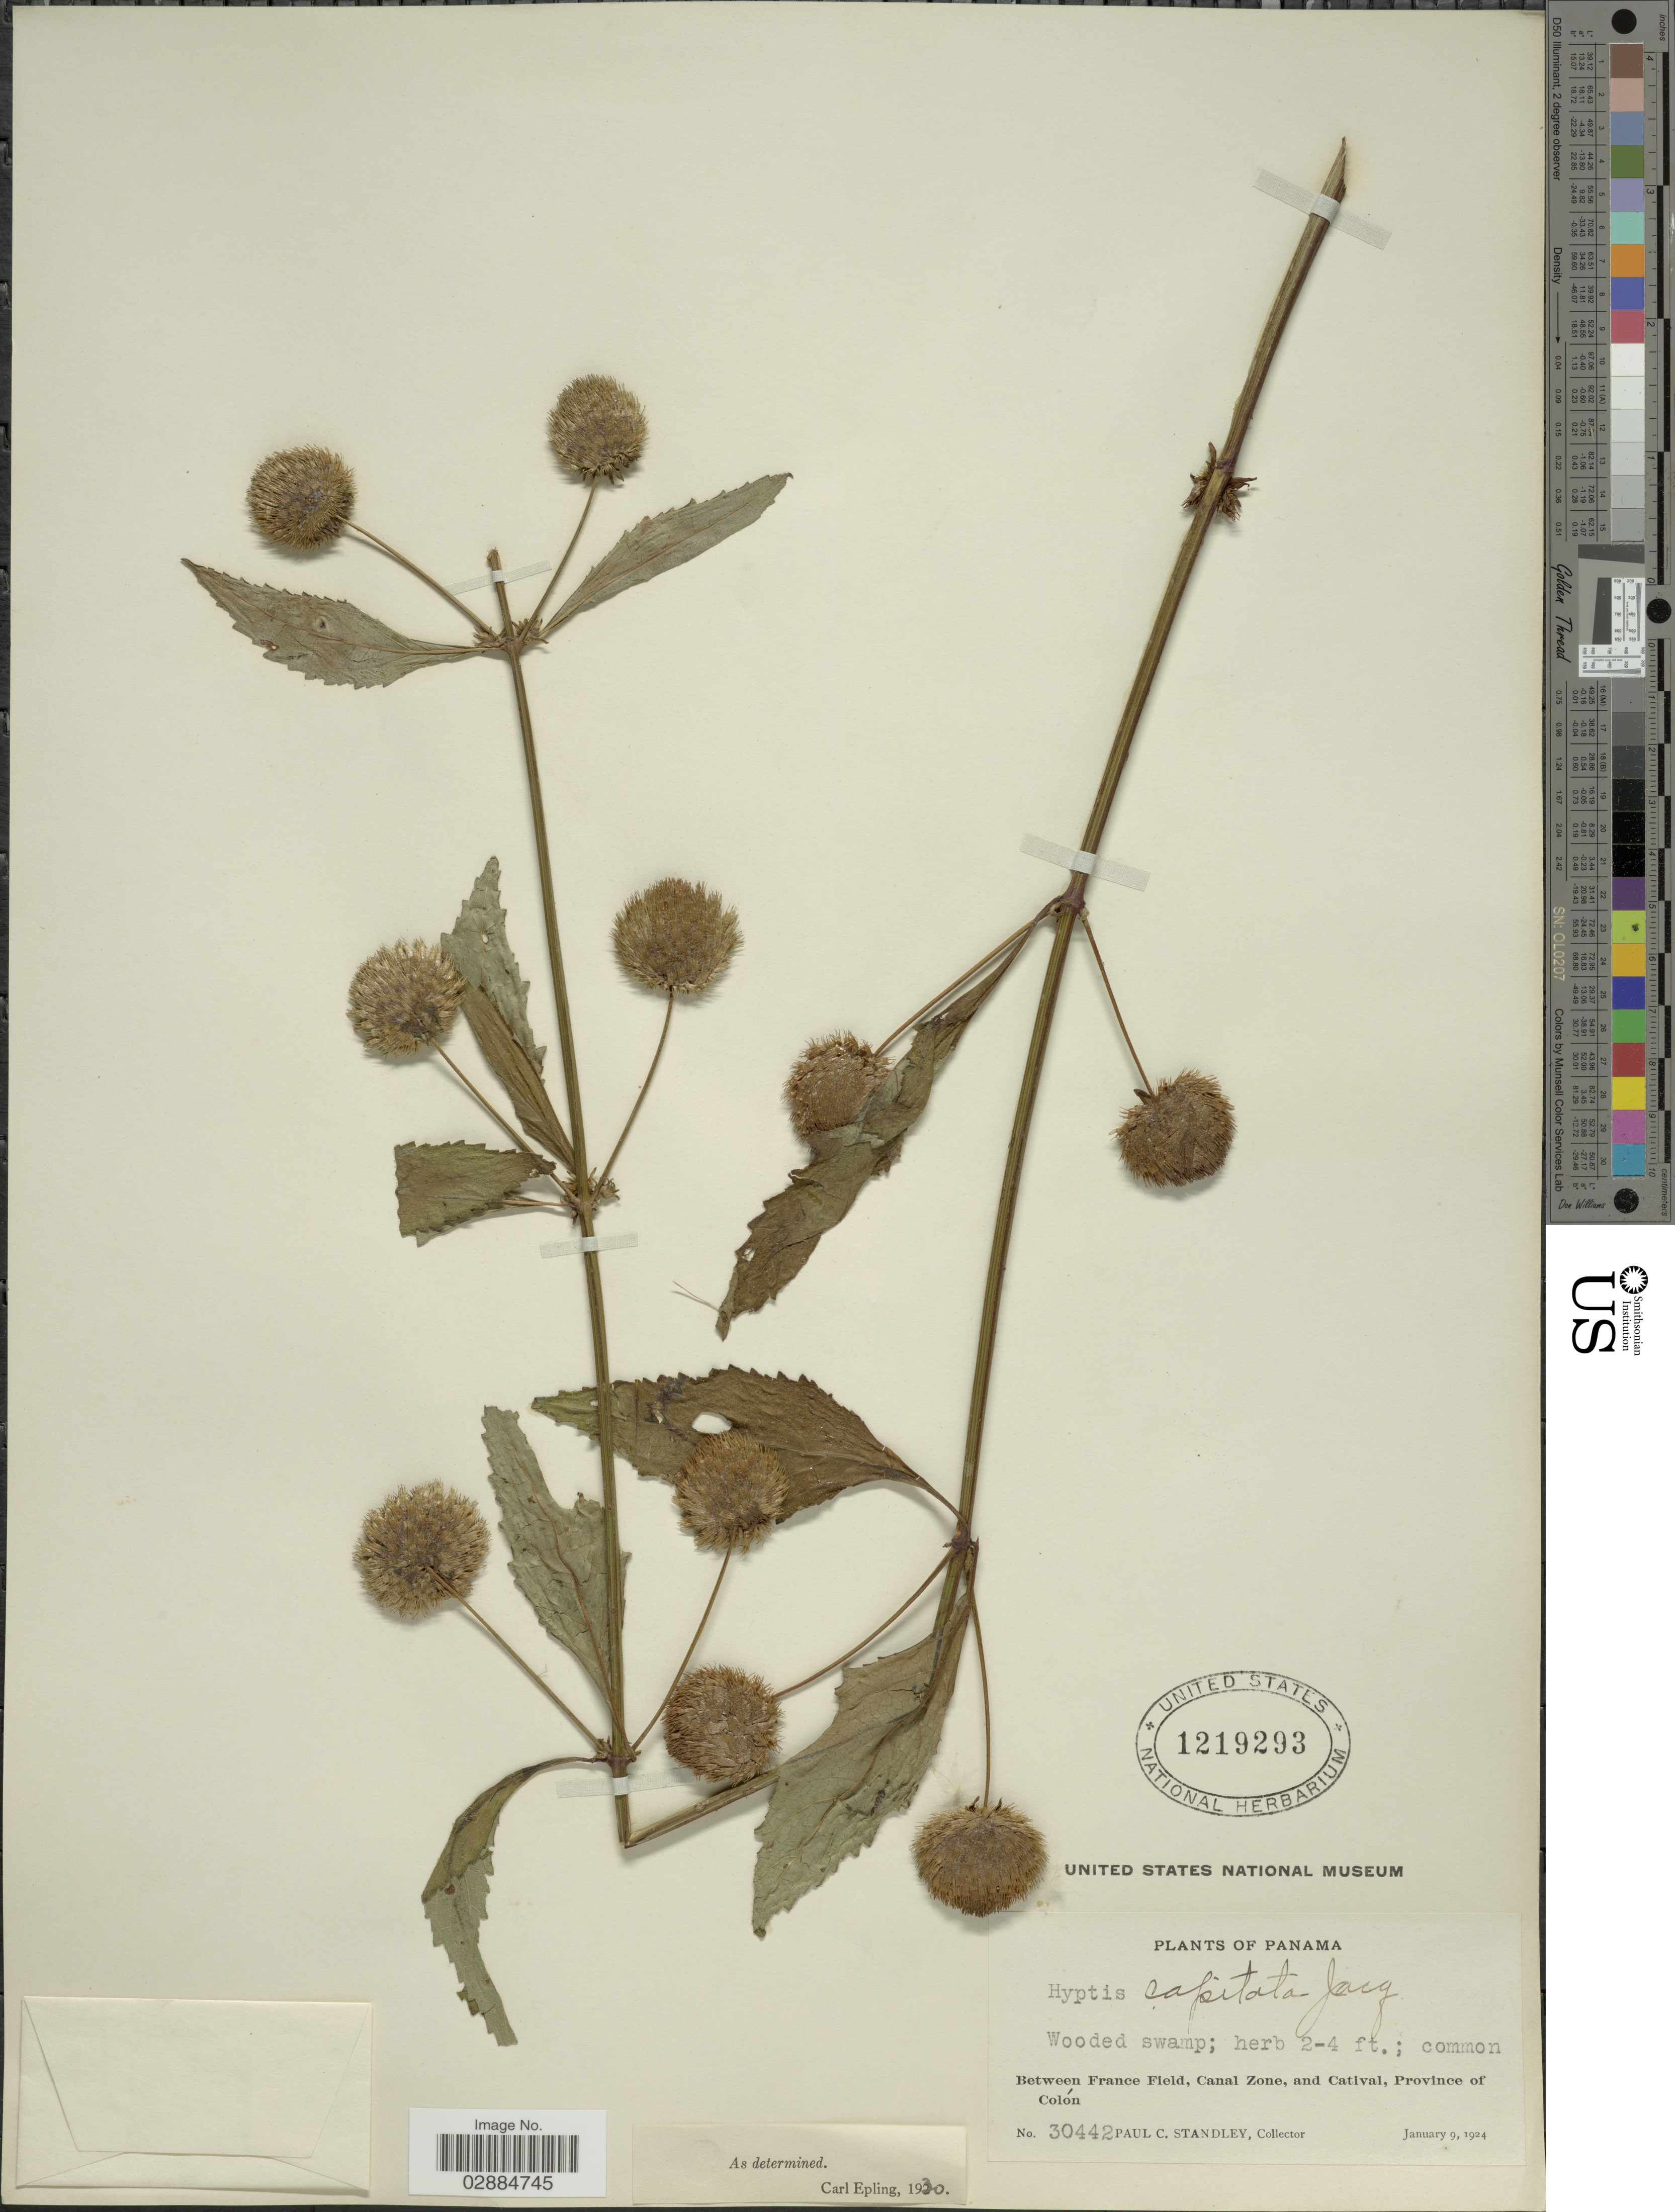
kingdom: Plantae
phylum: Tracheophyta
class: Magnoliopsida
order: Lamiales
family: Lamiaceae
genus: Hyptis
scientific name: Hyptis capitata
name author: Jacq.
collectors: P. C. Standley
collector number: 30442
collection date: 1924-01-09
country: Panama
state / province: Colón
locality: Between France Field, Canal Zone, and Catival.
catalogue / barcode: US 1219293